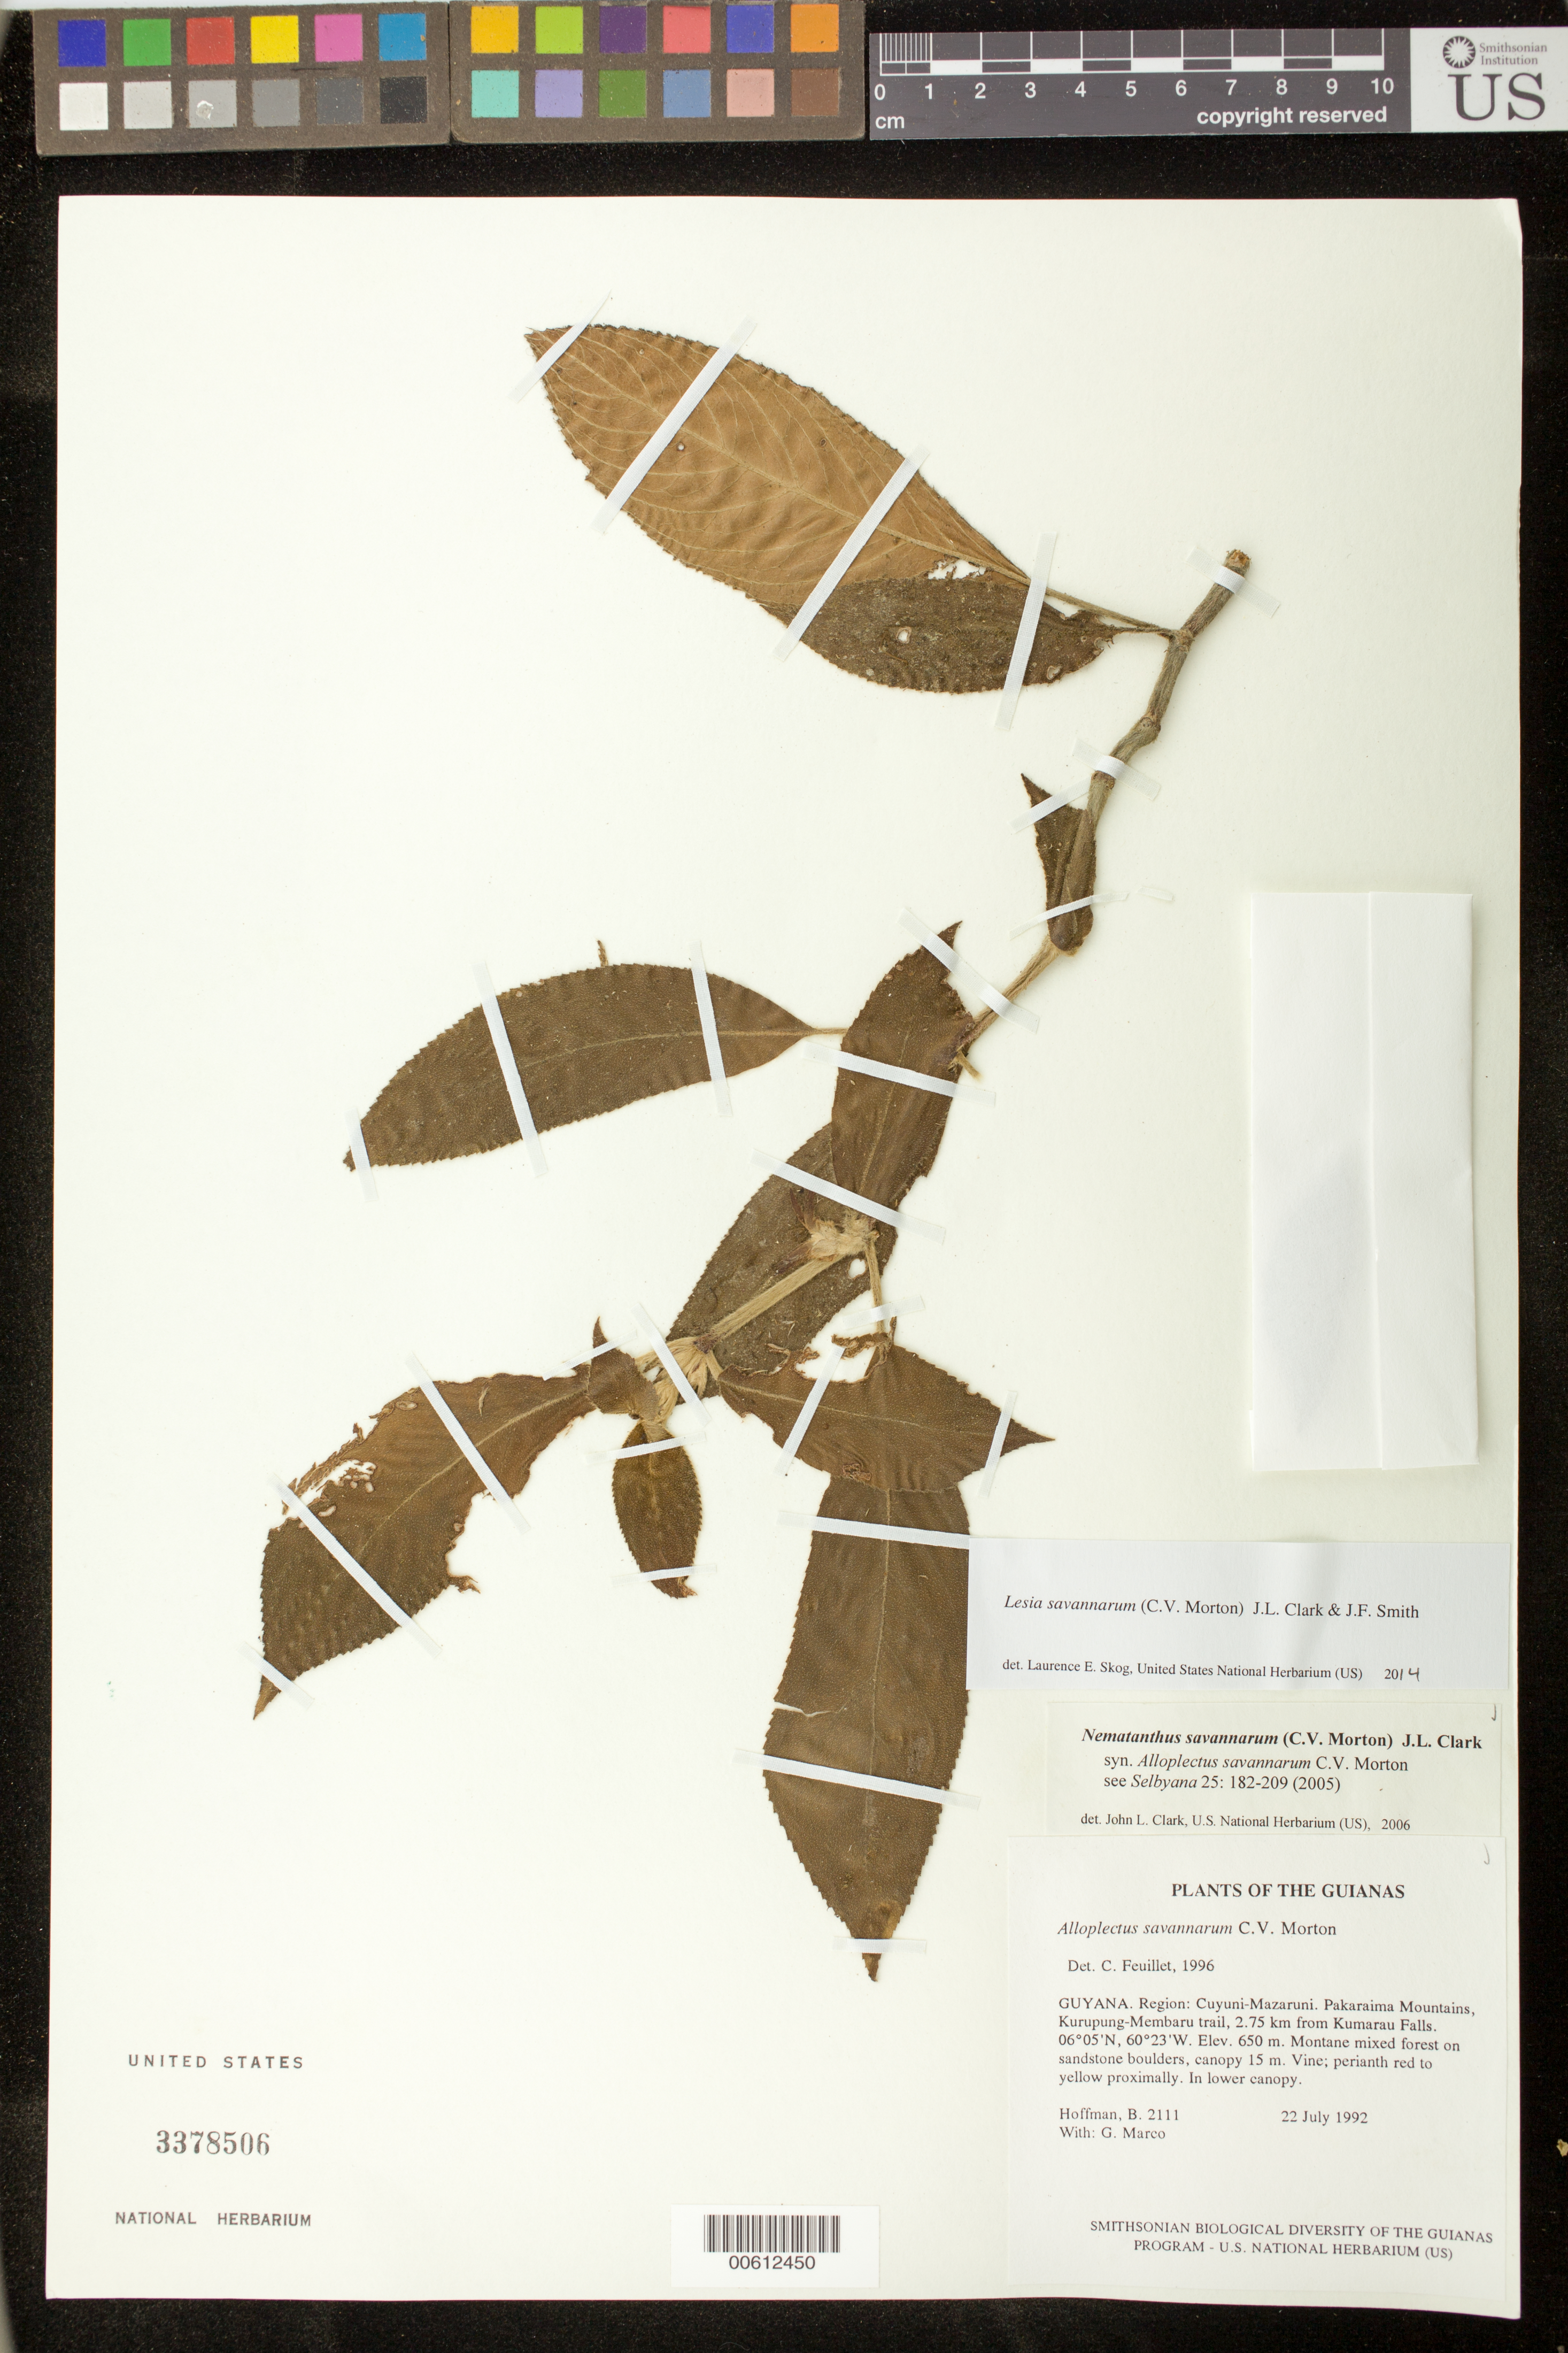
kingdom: Plantae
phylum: Tracheophyta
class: Magnoliopsida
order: Lamiales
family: Gesneriaceae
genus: Lesia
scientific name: Lesia savannarum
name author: (C.V. Morton) J.L. Clark & J.F. Sm.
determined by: Skog, Laurence E.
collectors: B. Hoffman & G. Marco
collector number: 2111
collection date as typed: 22 Jul 1992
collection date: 1992-07-22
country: Guyana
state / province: Cuyuni-Mazaruni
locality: Pakaraima Mountains, Kurupung-Membaru trail, 2.75 km from Kumarau Falls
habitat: Montane mixed forest on sandstone boulders, canopy 15 m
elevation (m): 650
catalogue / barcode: US 3378506